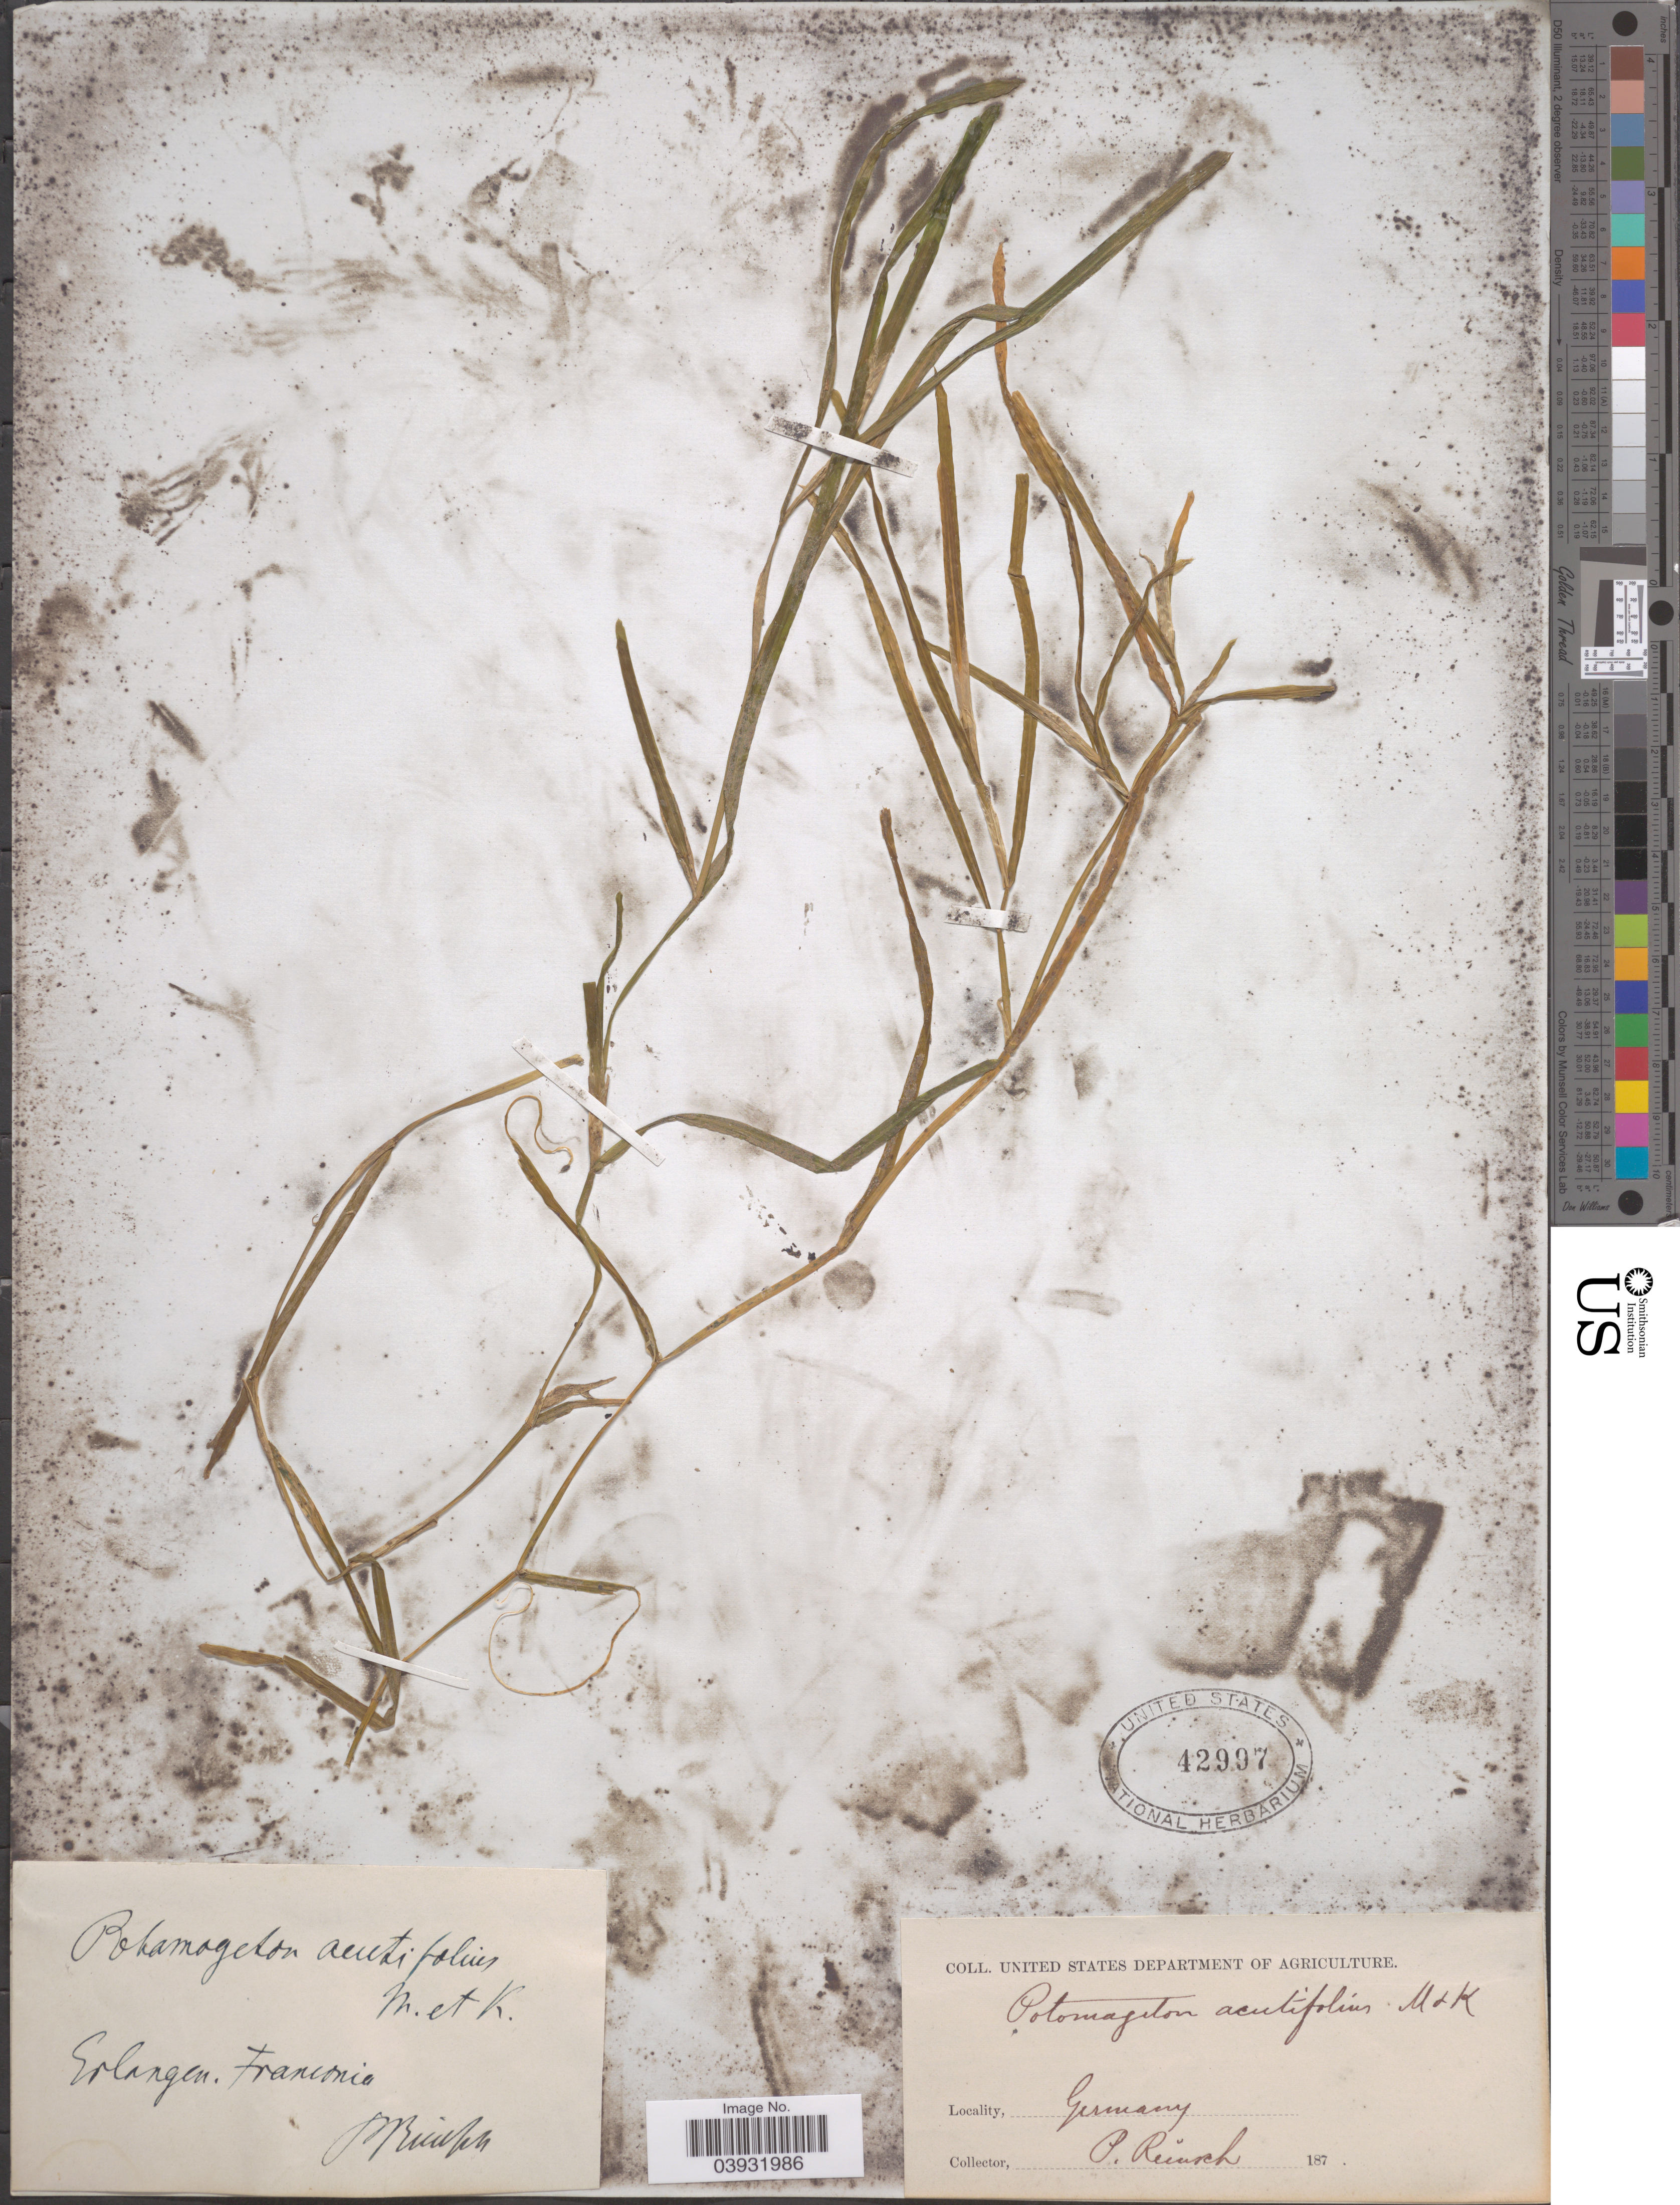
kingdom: Plantae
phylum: Tracheophyta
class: Liliopsida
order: Alismatales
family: Potamogetonaceae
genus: Potamogeton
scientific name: Potamogeton acutifolius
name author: Link ex Roem. & Schult.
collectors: P. Reinsch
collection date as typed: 187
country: Germany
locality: Erlangen. Franconia.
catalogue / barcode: US 42997